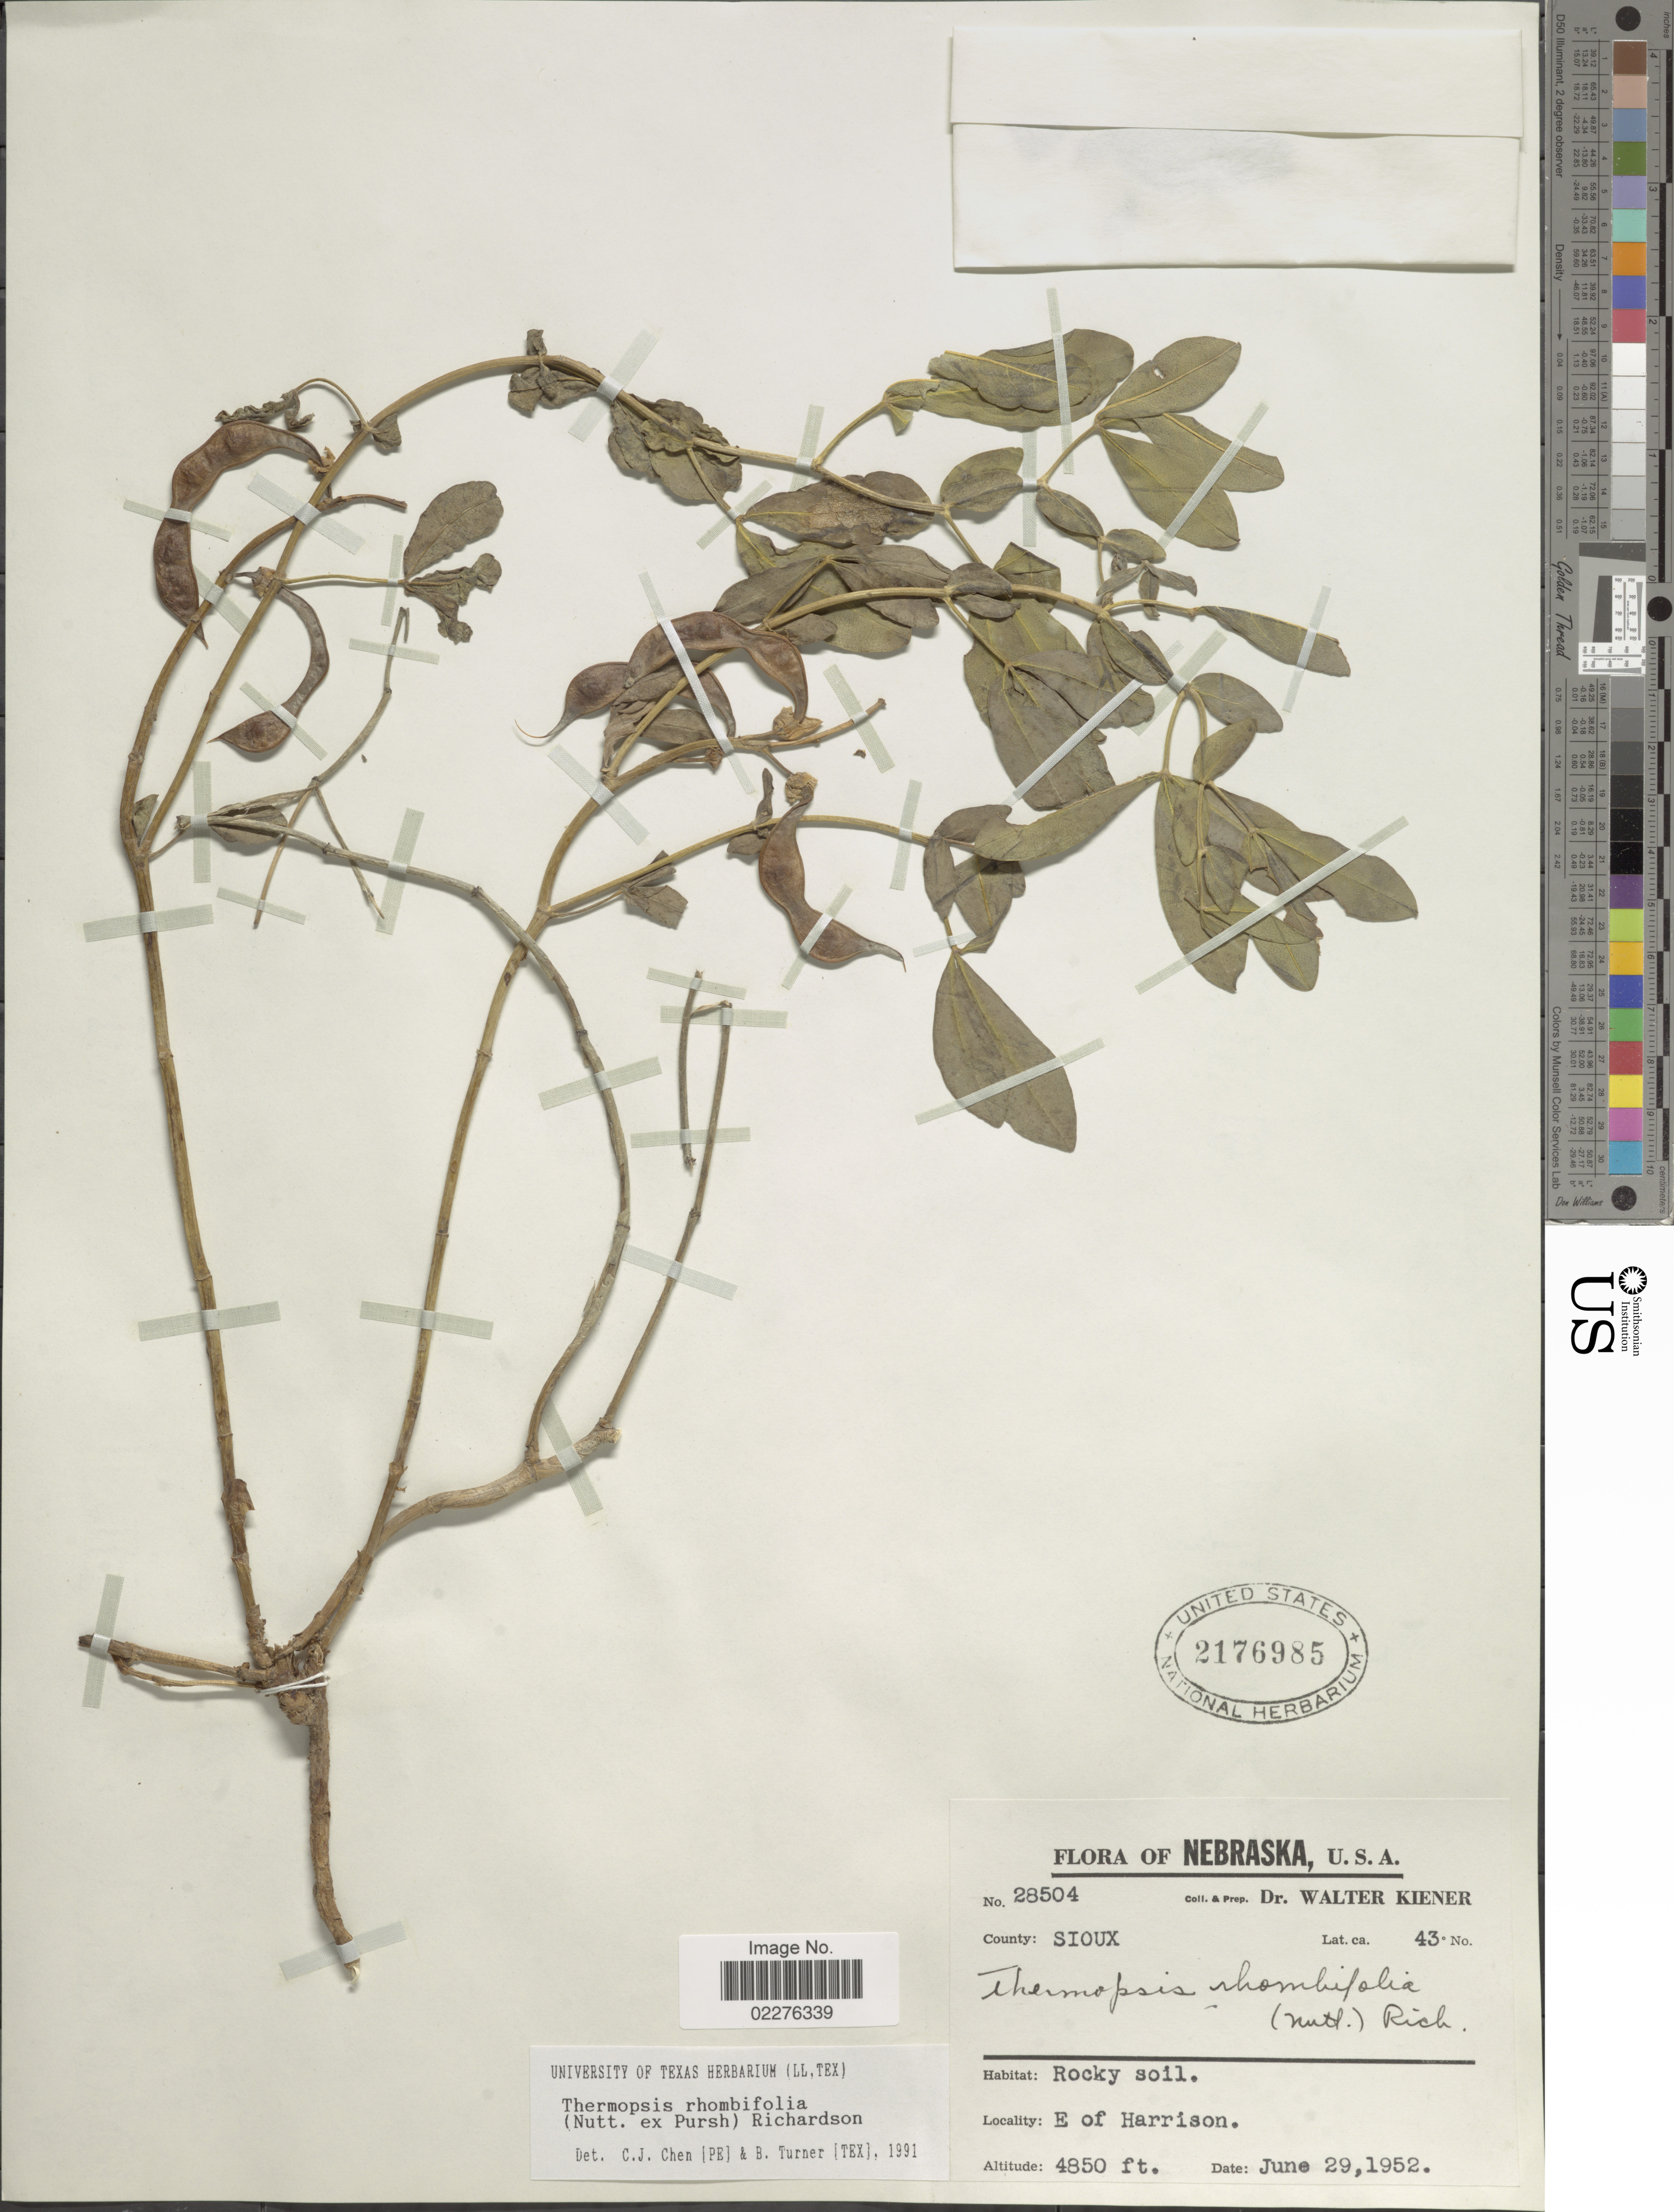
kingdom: Plantae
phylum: Tracheophyta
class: Magnoliopsida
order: Fabales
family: Fabaceae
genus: Thermopsis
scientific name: Thermopsis rhombifolia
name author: Richardson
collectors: W. Kiener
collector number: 28504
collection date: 1952-06-29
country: United States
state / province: Nebraska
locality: Sioux, Rocky soil, E of Harrison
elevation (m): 1478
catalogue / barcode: US 2176985